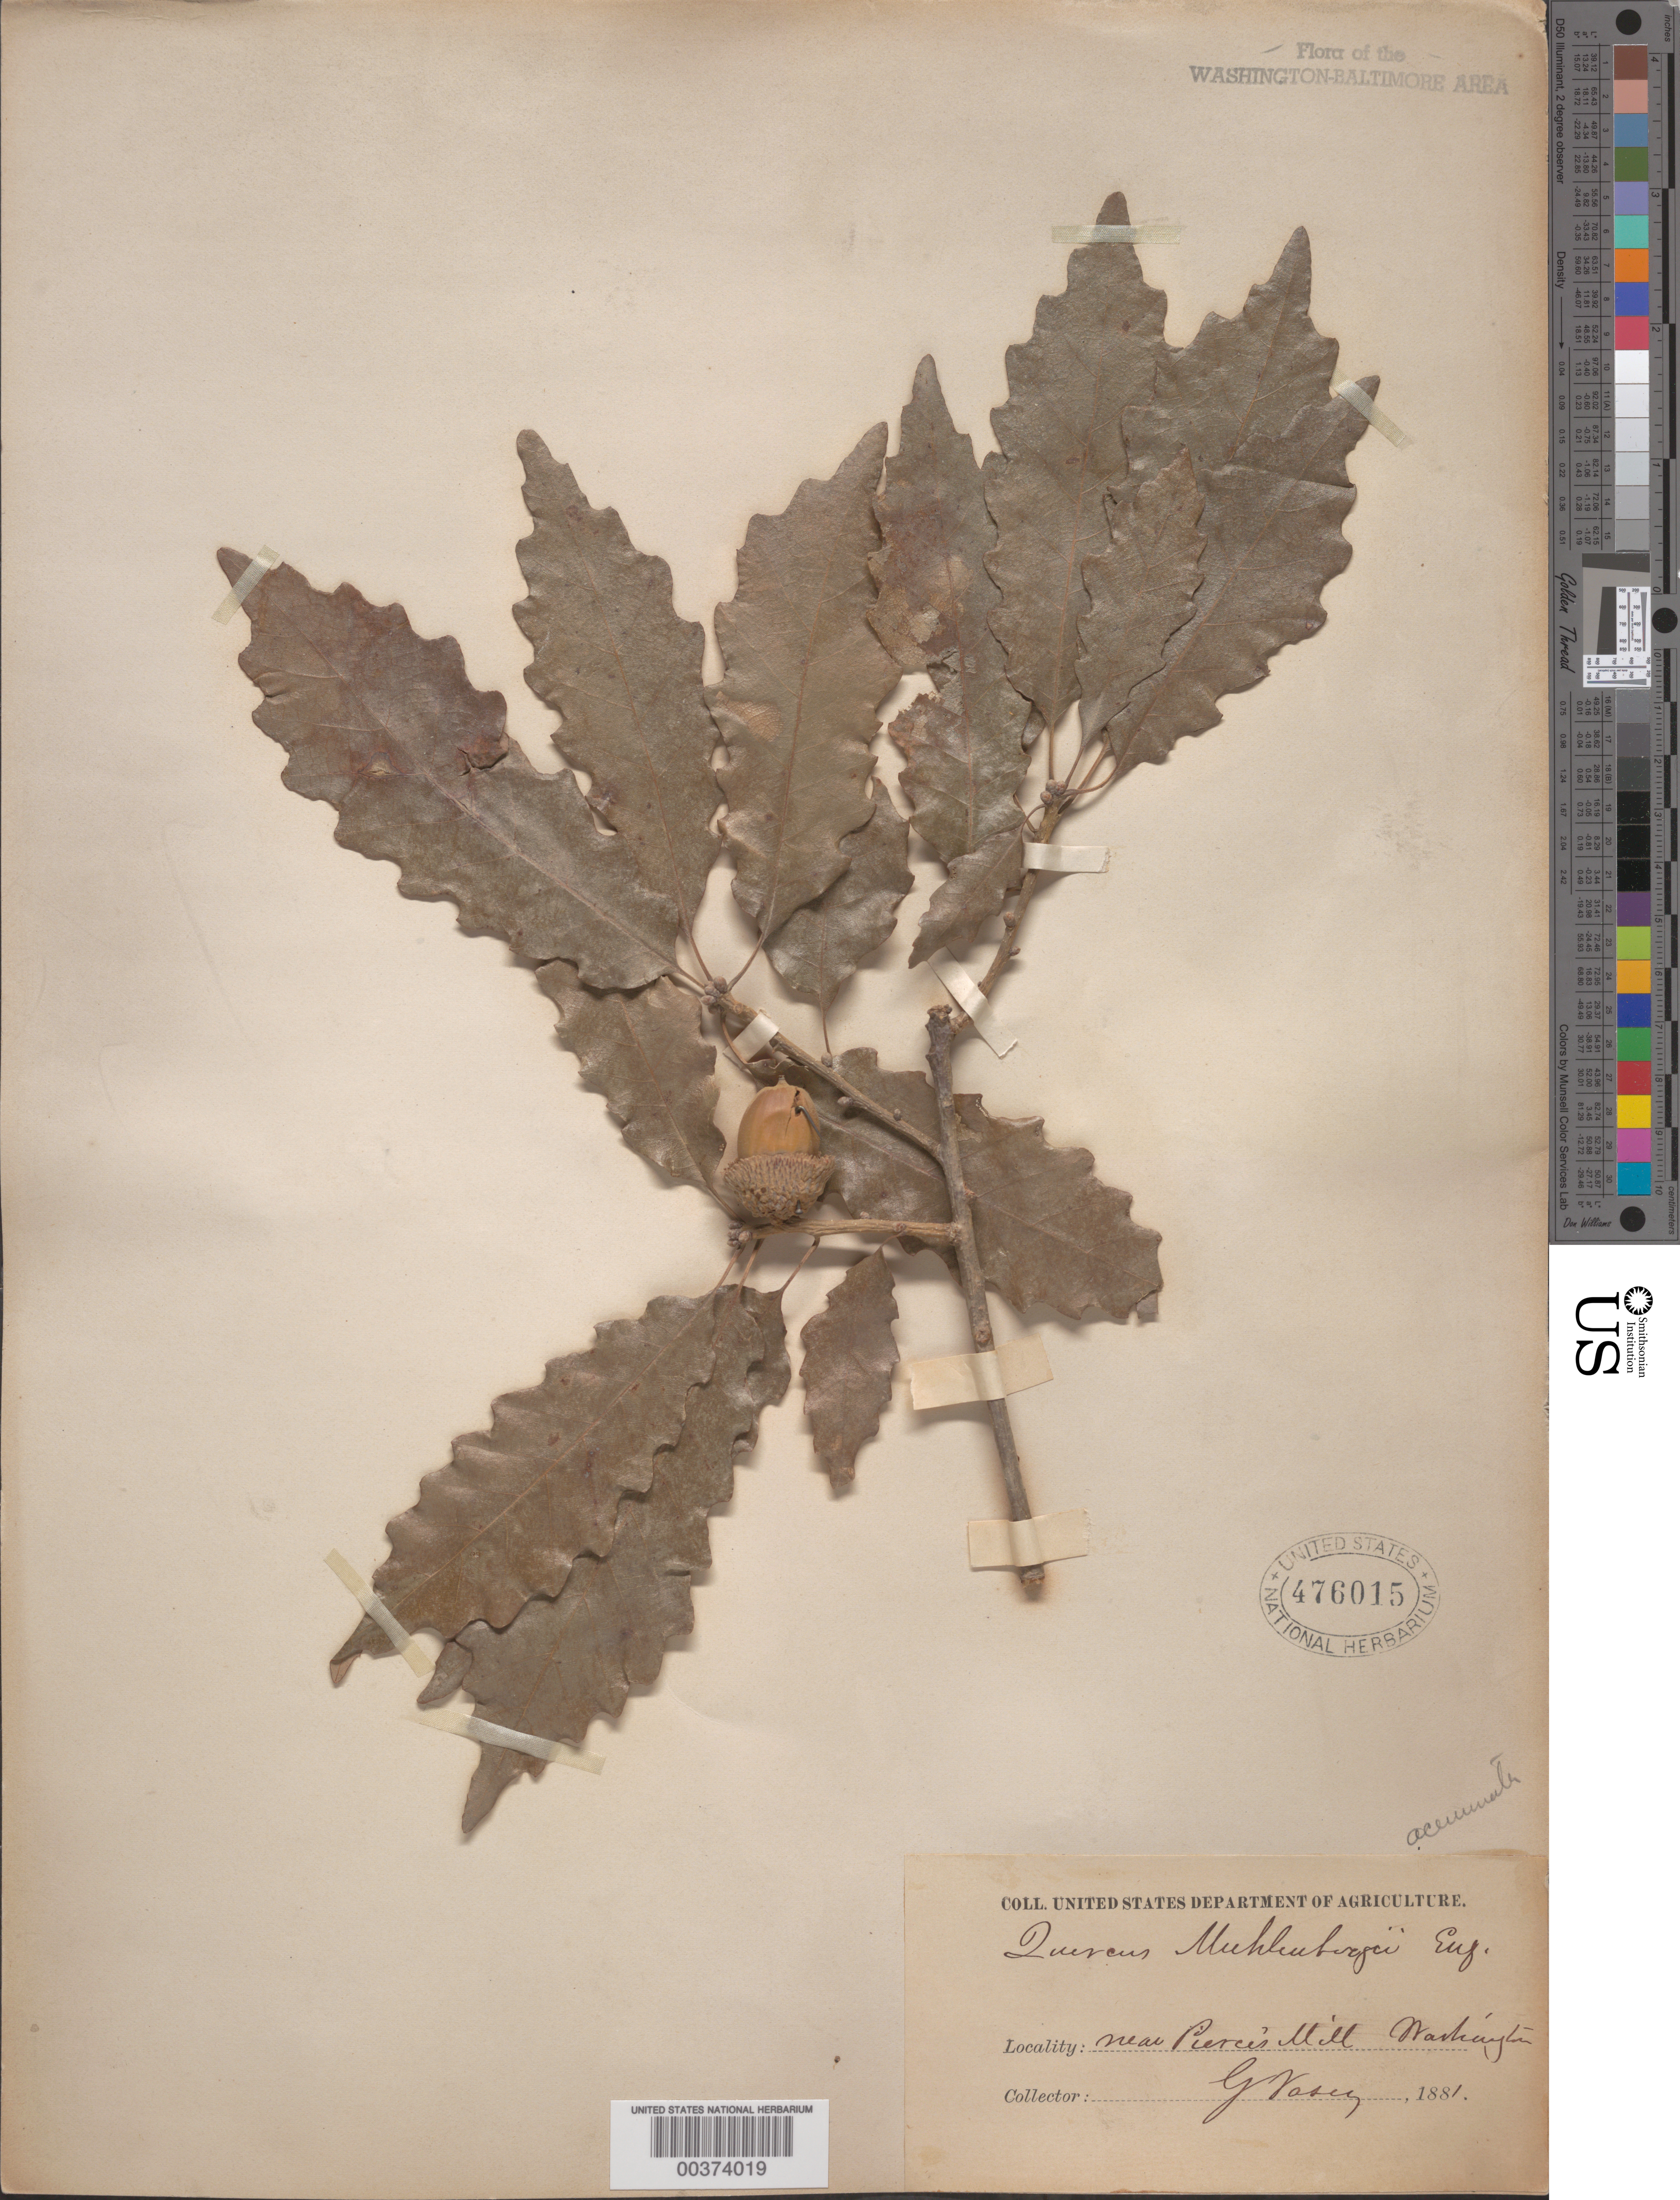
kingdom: Plantae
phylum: Tracheophyta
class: Magnoliopsida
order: Fagales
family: Fagaceae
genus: Quercus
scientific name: Quercus sp.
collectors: G. Vasey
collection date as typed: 1881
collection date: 1881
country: United States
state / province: District of Columbia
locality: Pierce's Mill vicinity Rock Creek Park and vicinity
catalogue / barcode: US 476015